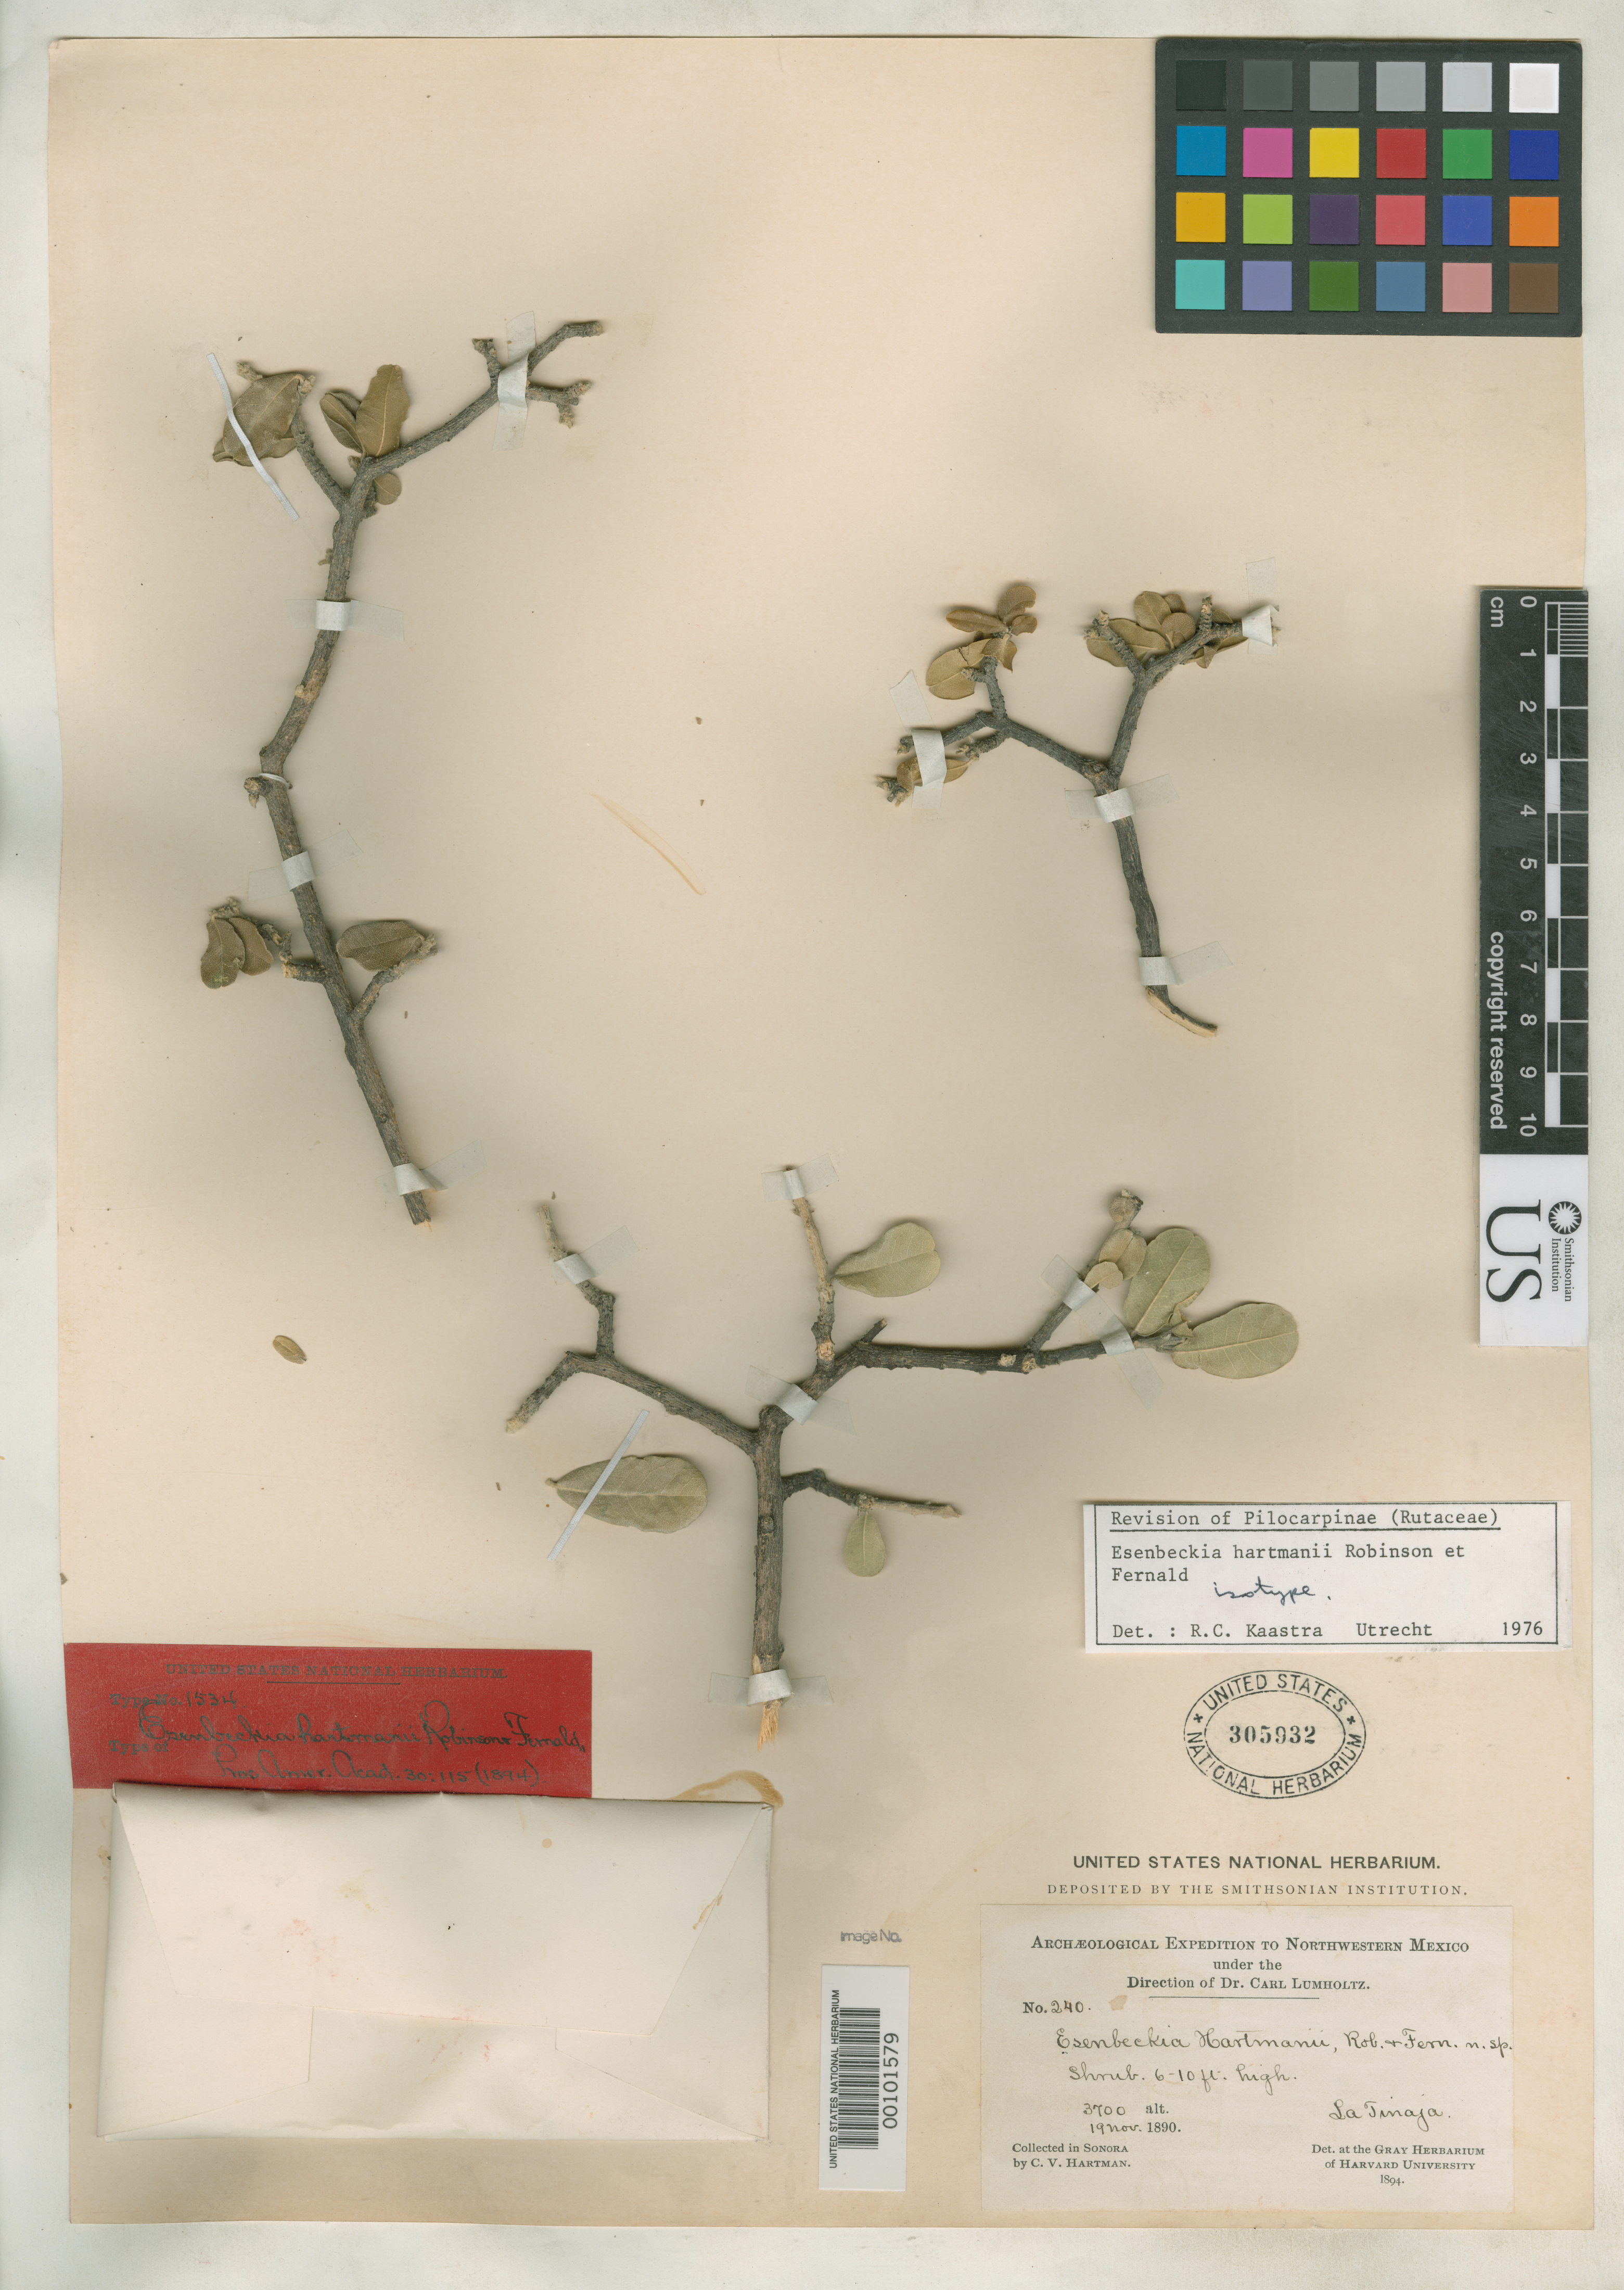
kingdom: Plantae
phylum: Tracheophyta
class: Magnoliopsida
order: Sapindales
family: Rutaceae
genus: Esenbeckia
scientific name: Esenbeckia hartmanii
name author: B.L. Rob. & Fernald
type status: Isotype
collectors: C. V. Hartman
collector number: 240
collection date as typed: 19 Nov 1890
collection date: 1890-11-19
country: Mexico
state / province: Sonora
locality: La Tinaja.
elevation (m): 1128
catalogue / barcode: US 305932